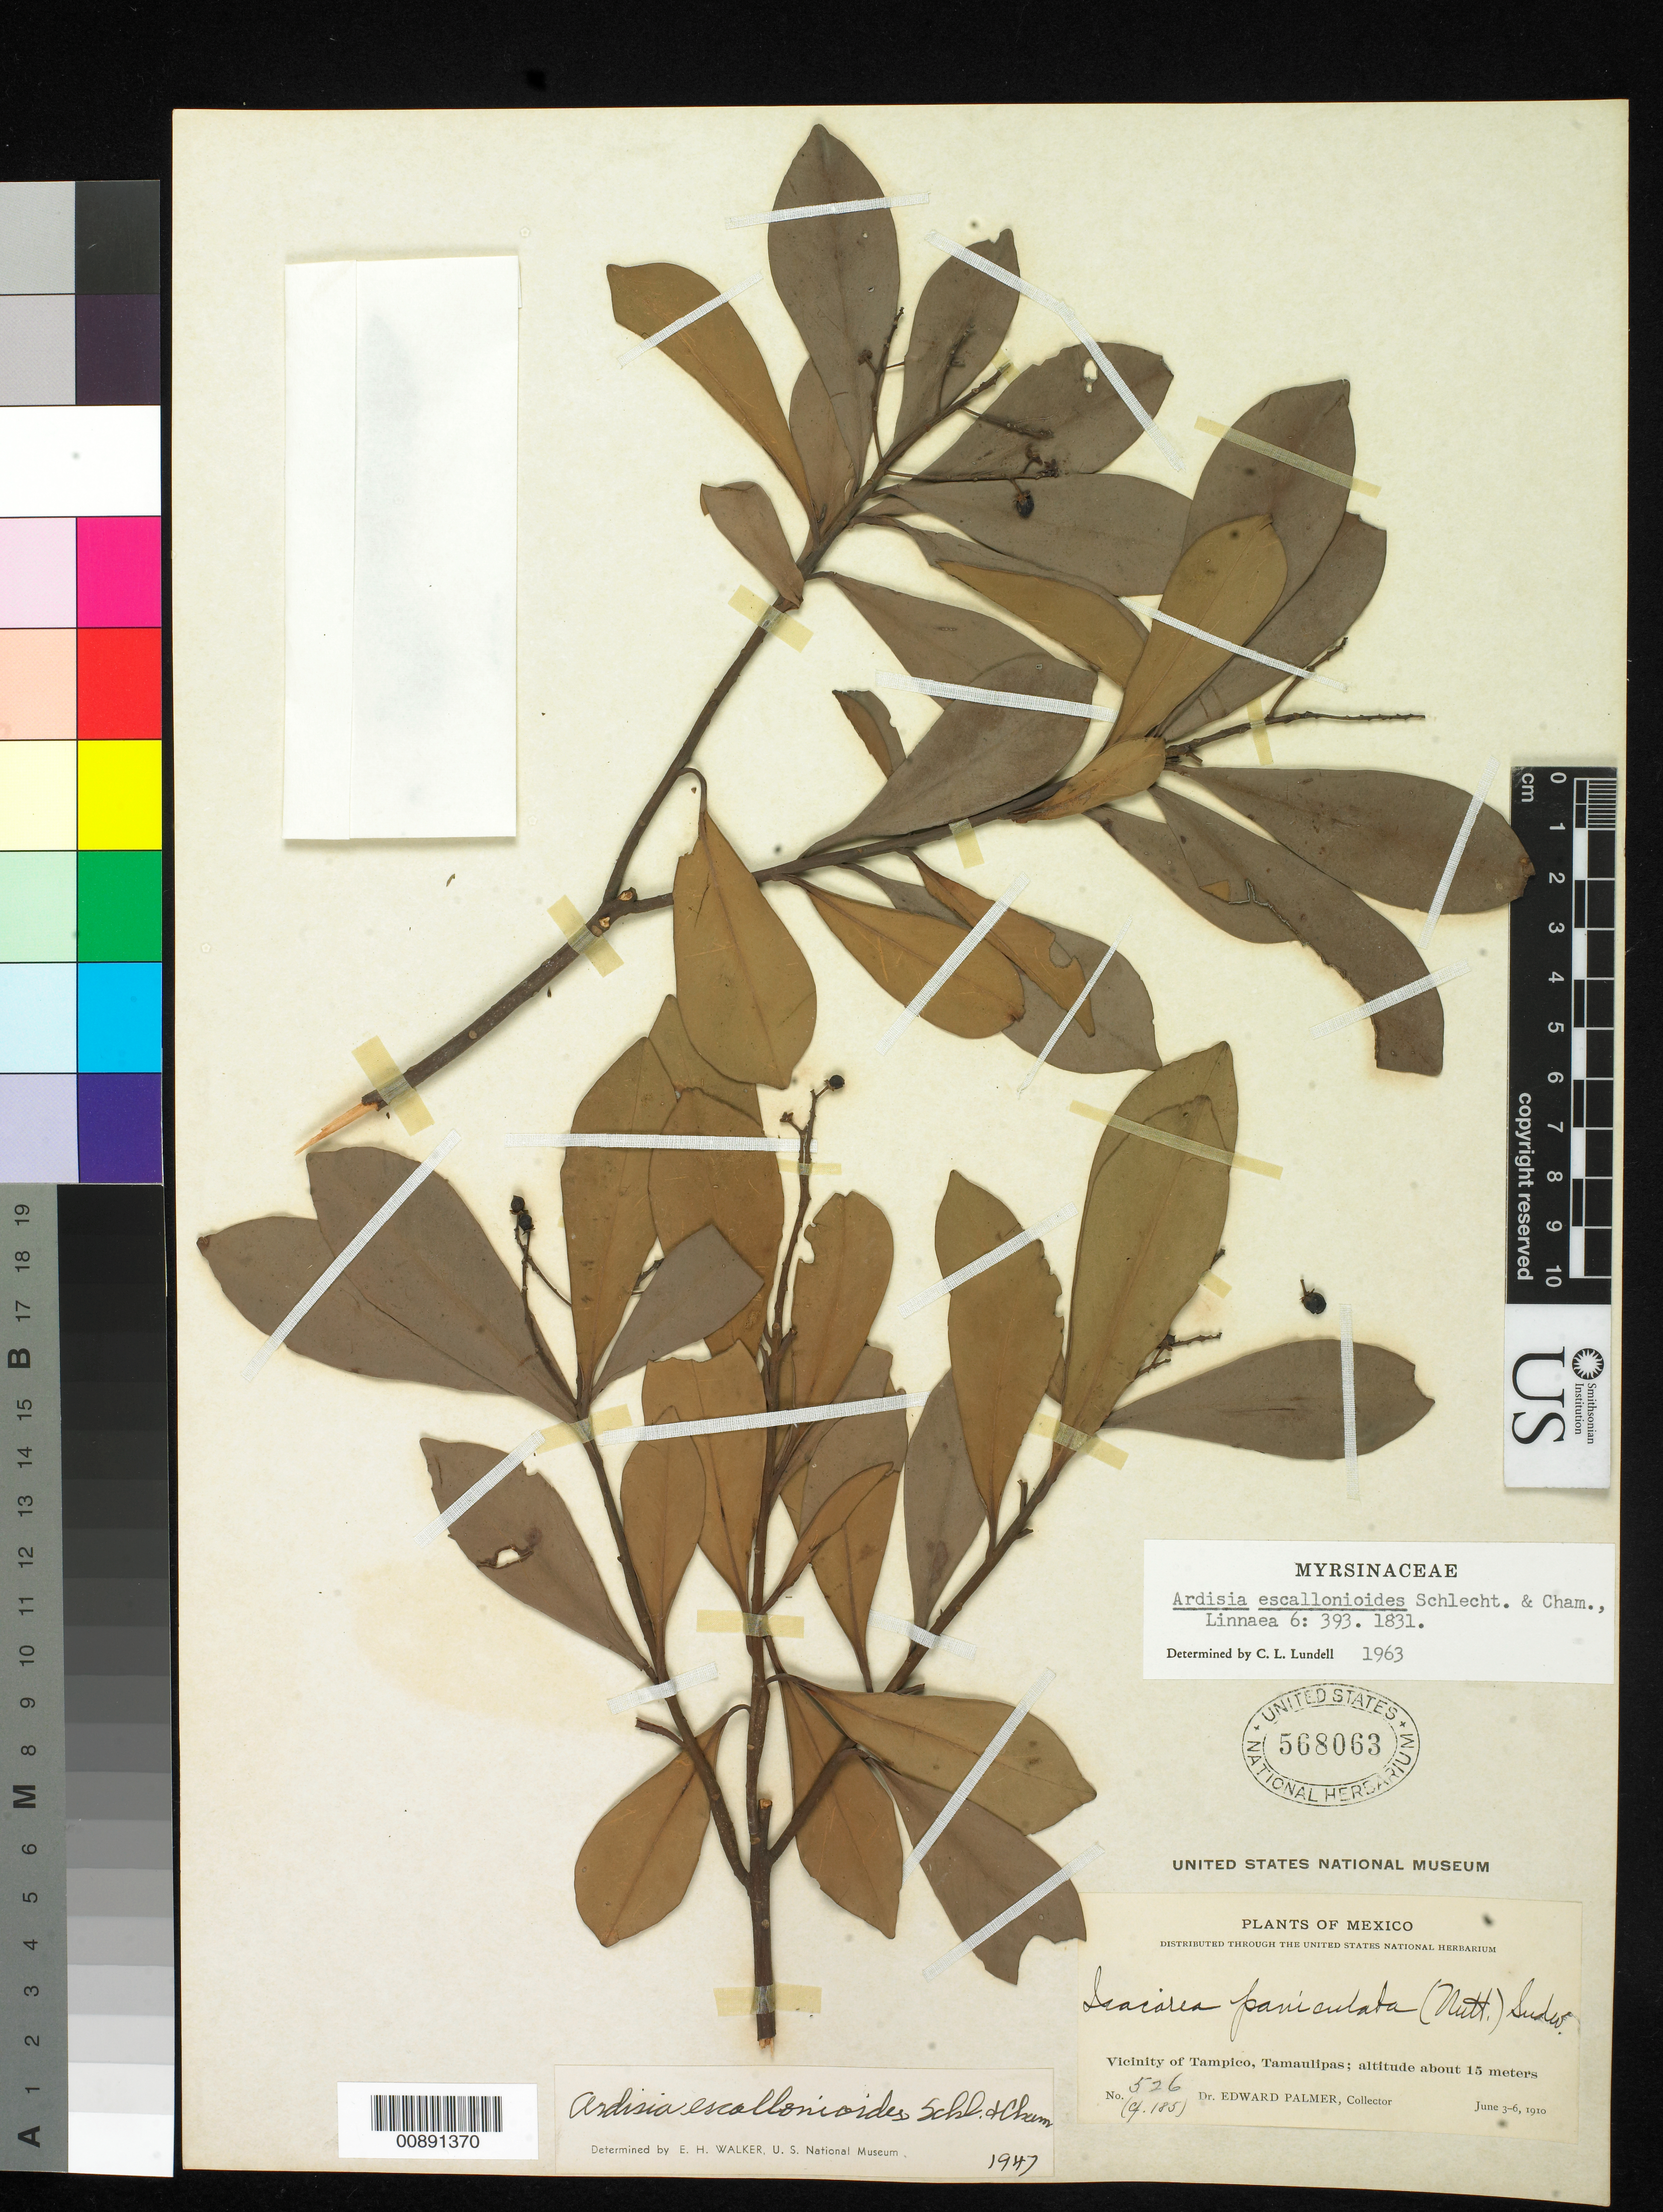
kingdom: Plantae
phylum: Tracheophyta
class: Magnoliopsida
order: Ericales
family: Primulaceae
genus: Ardisia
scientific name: Ardisia escallonioides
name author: Schltdl. & Cham.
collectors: E. Palmer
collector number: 526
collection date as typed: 03 Jun 1910 to 06 Jun 1910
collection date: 1910-06-03/1910-06-06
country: Mexico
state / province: Tamaulipas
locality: Vicinity of Tampico, Tamaulipas.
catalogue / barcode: US 568063